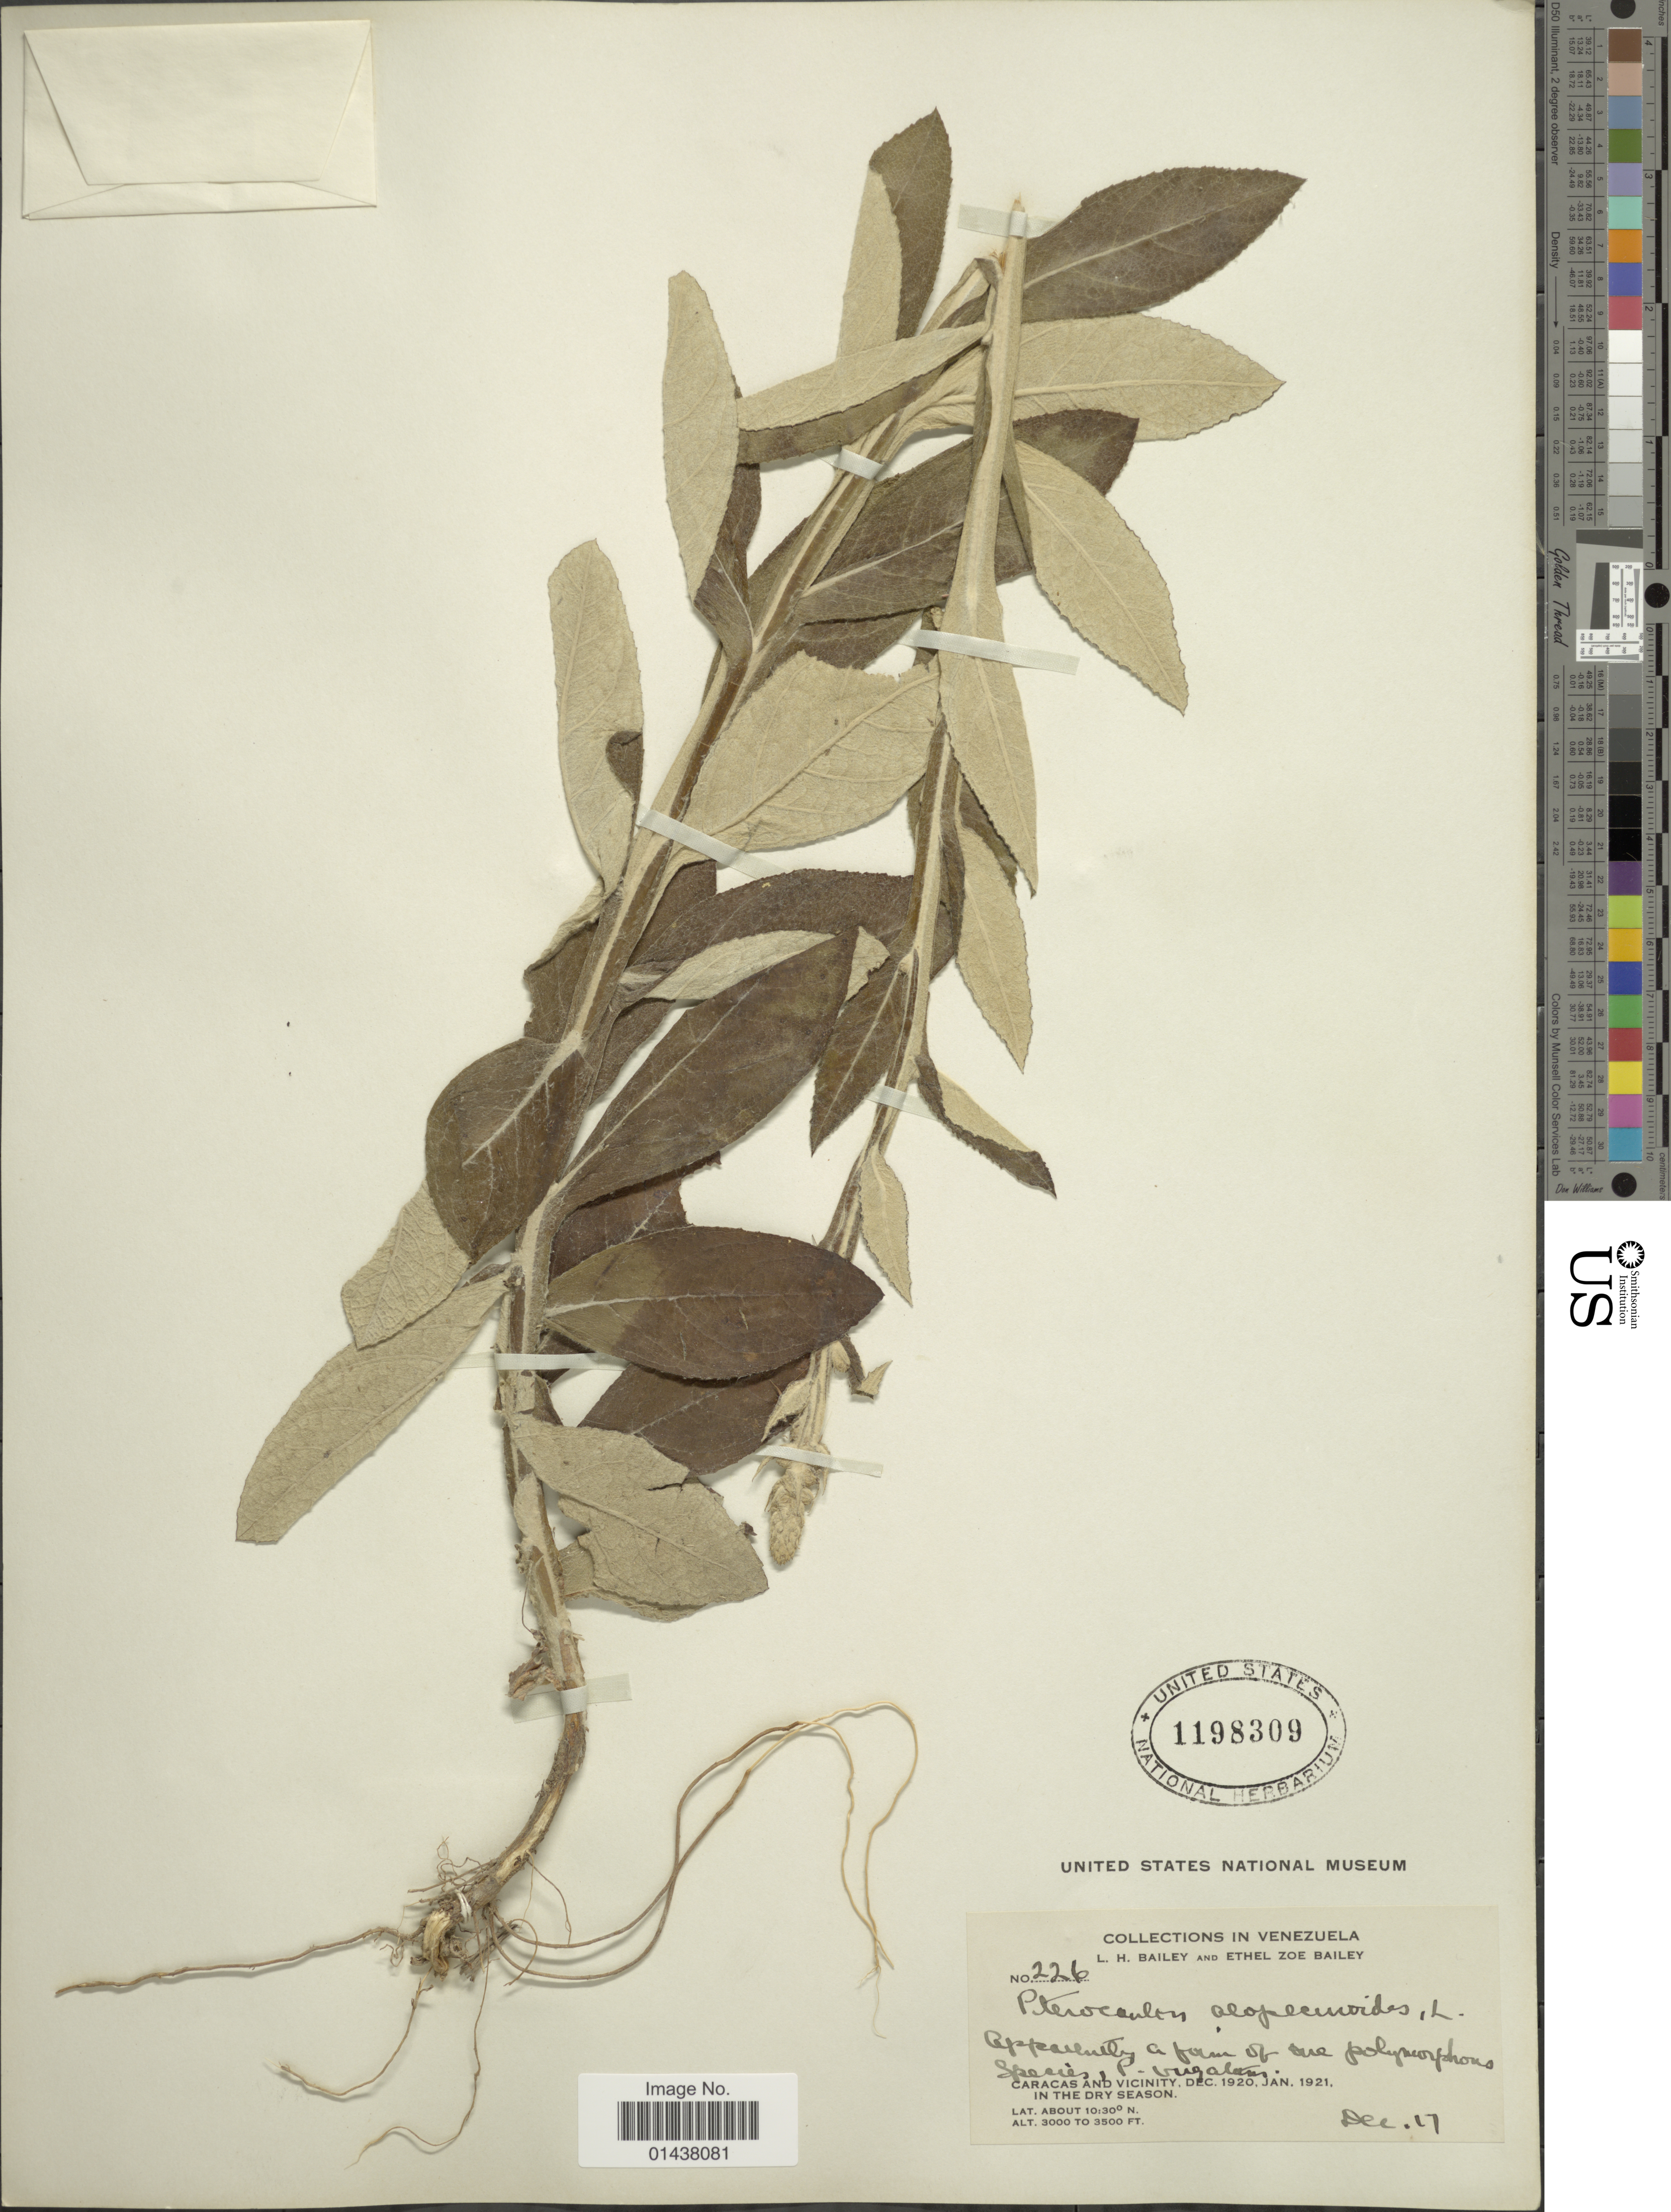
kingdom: Plantae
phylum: Tracheophyta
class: Magnoliopsida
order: Asterales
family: Asteraceae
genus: Pterocaulon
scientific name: Pterocaulon alopecuroides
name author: (Lam.) DC.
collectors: L. H. Bailey & E. Z. Bailey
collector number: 226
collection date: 1920-12-17/1921-12-17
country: Venezuela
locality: Caracas and vicinity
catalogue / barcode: US 1198309